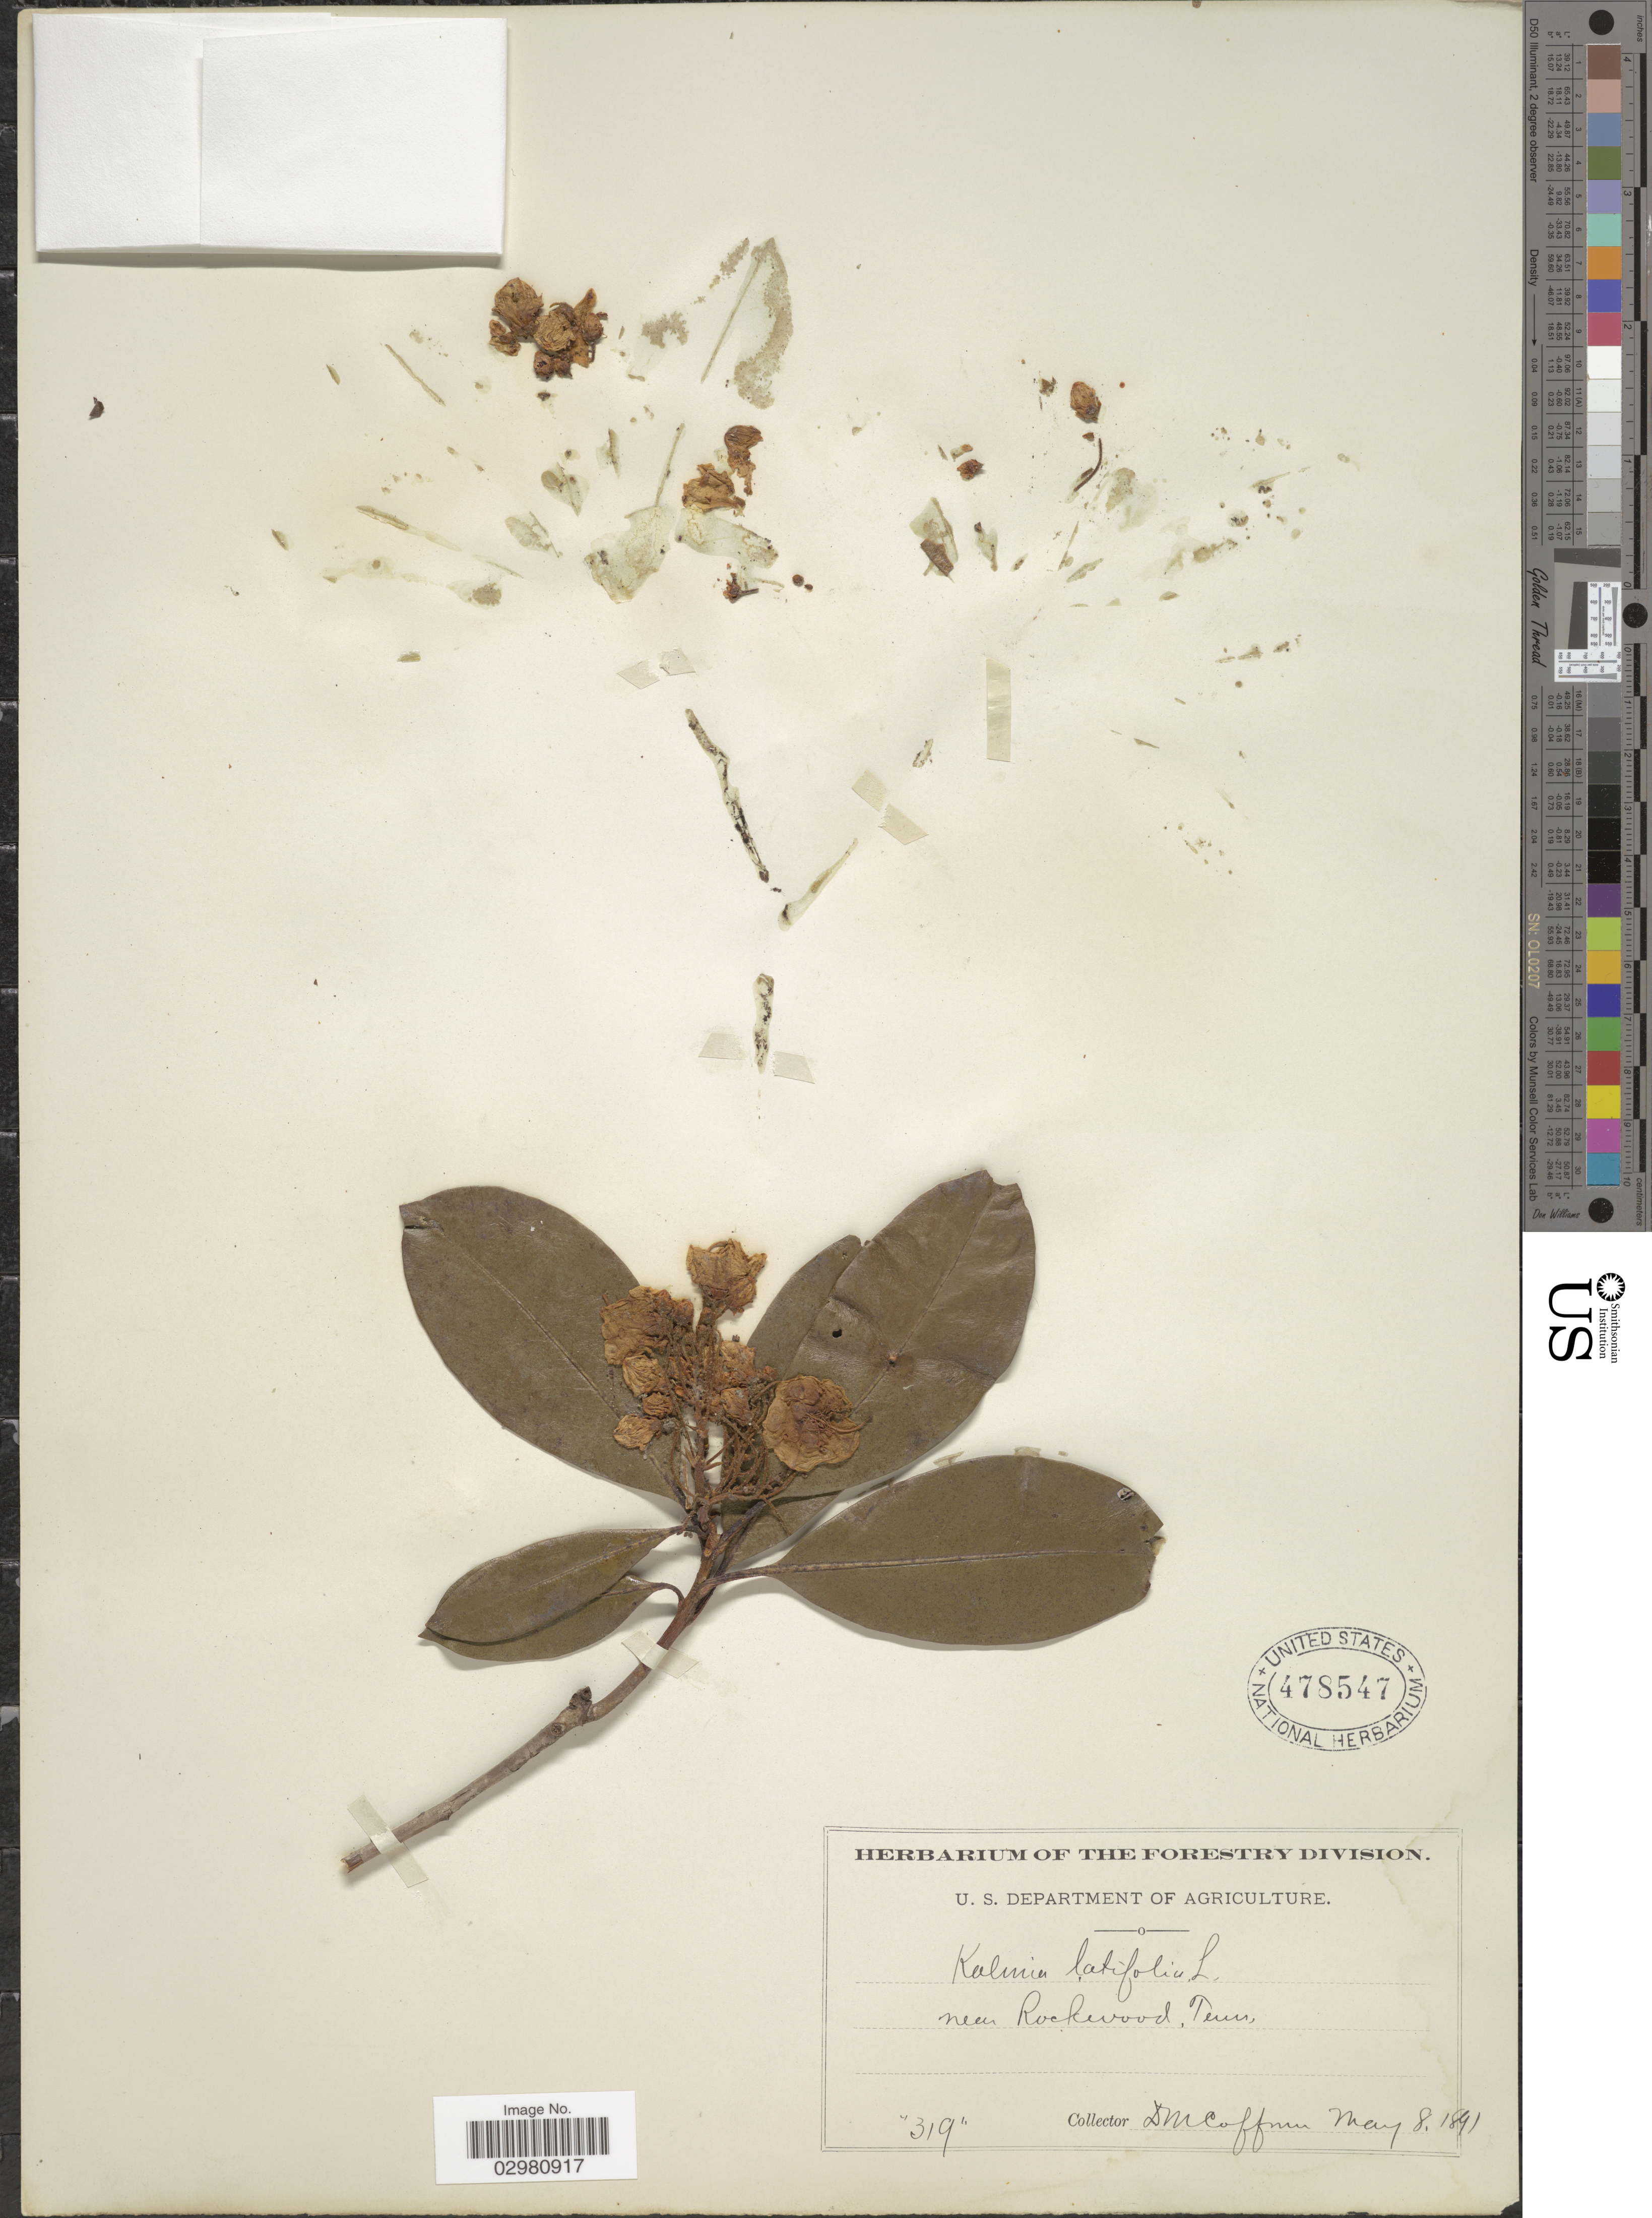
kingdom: Plantae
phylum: Tracheophyta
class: Magnoliopsida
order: Ericales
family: Ericaceae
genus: Kalmia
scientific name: Kalmia latifolia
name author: L.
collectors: D. M. Coffman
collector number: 319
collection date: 1891-05-08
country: United States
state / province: Tennessee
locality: Near Rockwood, Tenn.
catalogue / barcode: US 478547